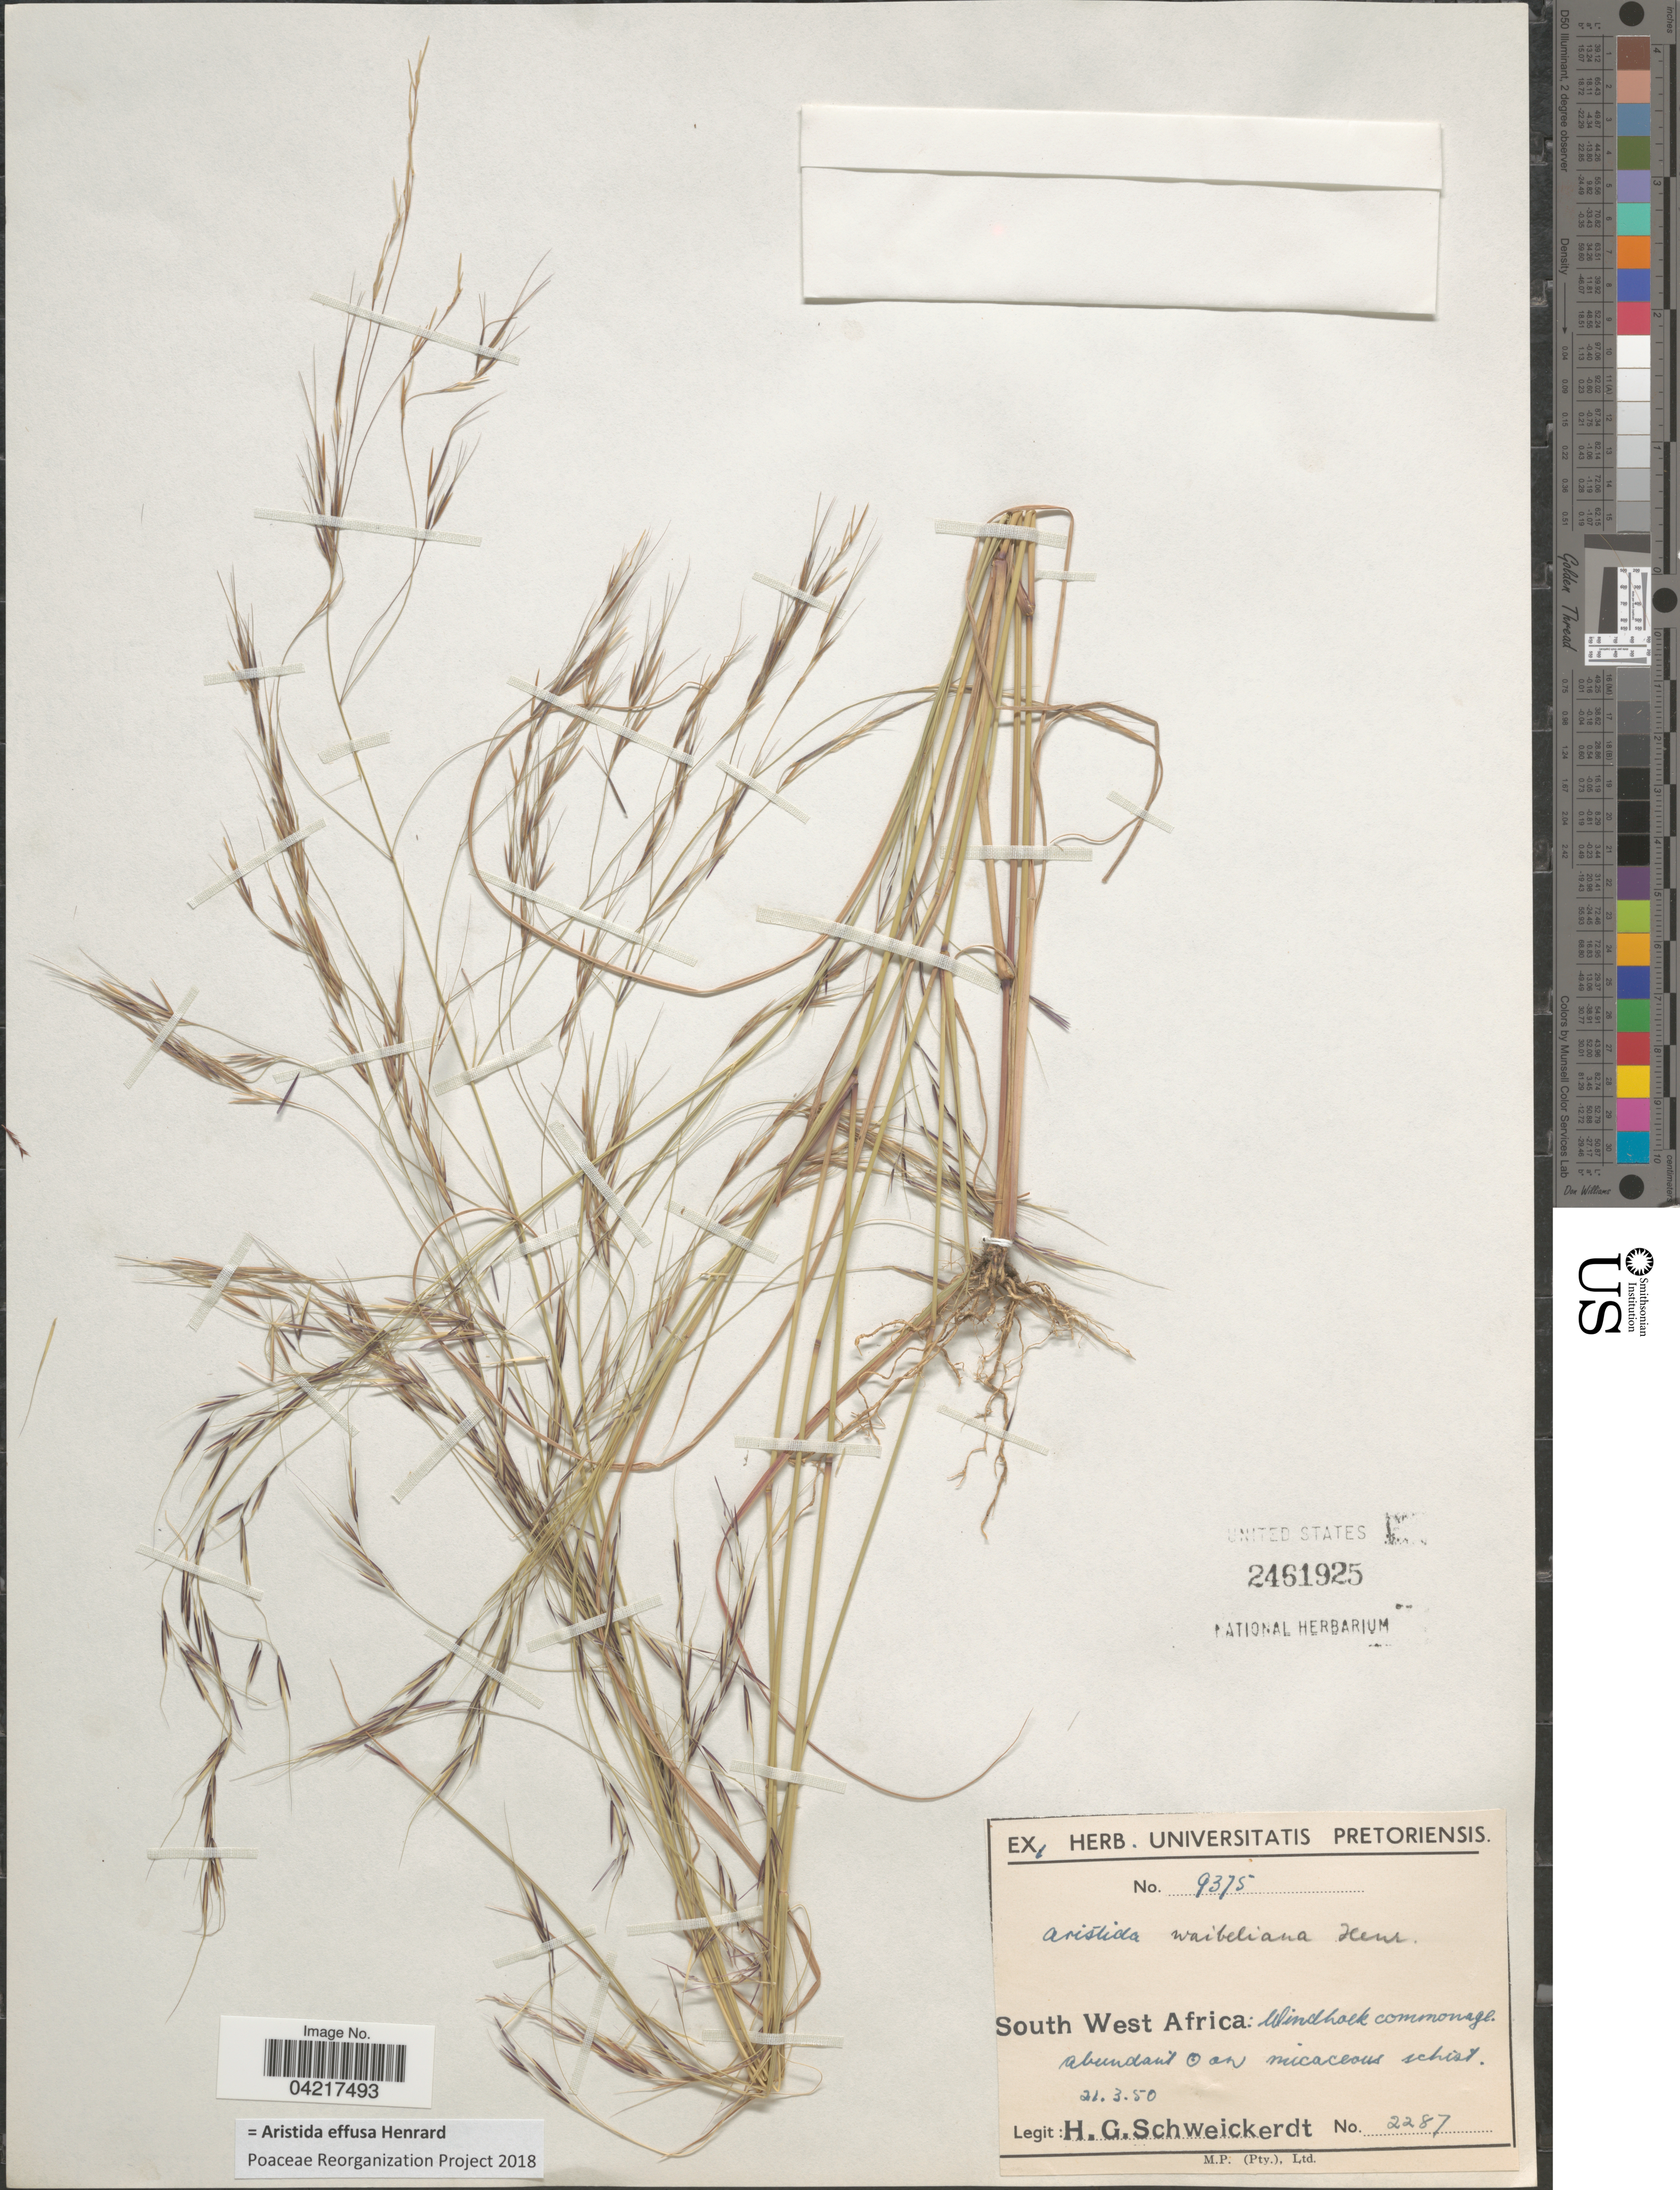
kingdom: Plantae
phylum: Tracheophyta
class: Liliopsida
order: Poales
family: Poaceae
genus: Aristida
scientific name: Aristida effusa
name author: Henr.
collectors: H. Schweickerdt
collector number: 2287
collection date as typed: Transcribed d/m/y: 21/3/50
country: Namibia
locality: South West Africa: Windhoek commonage.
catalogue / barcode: US 2461925